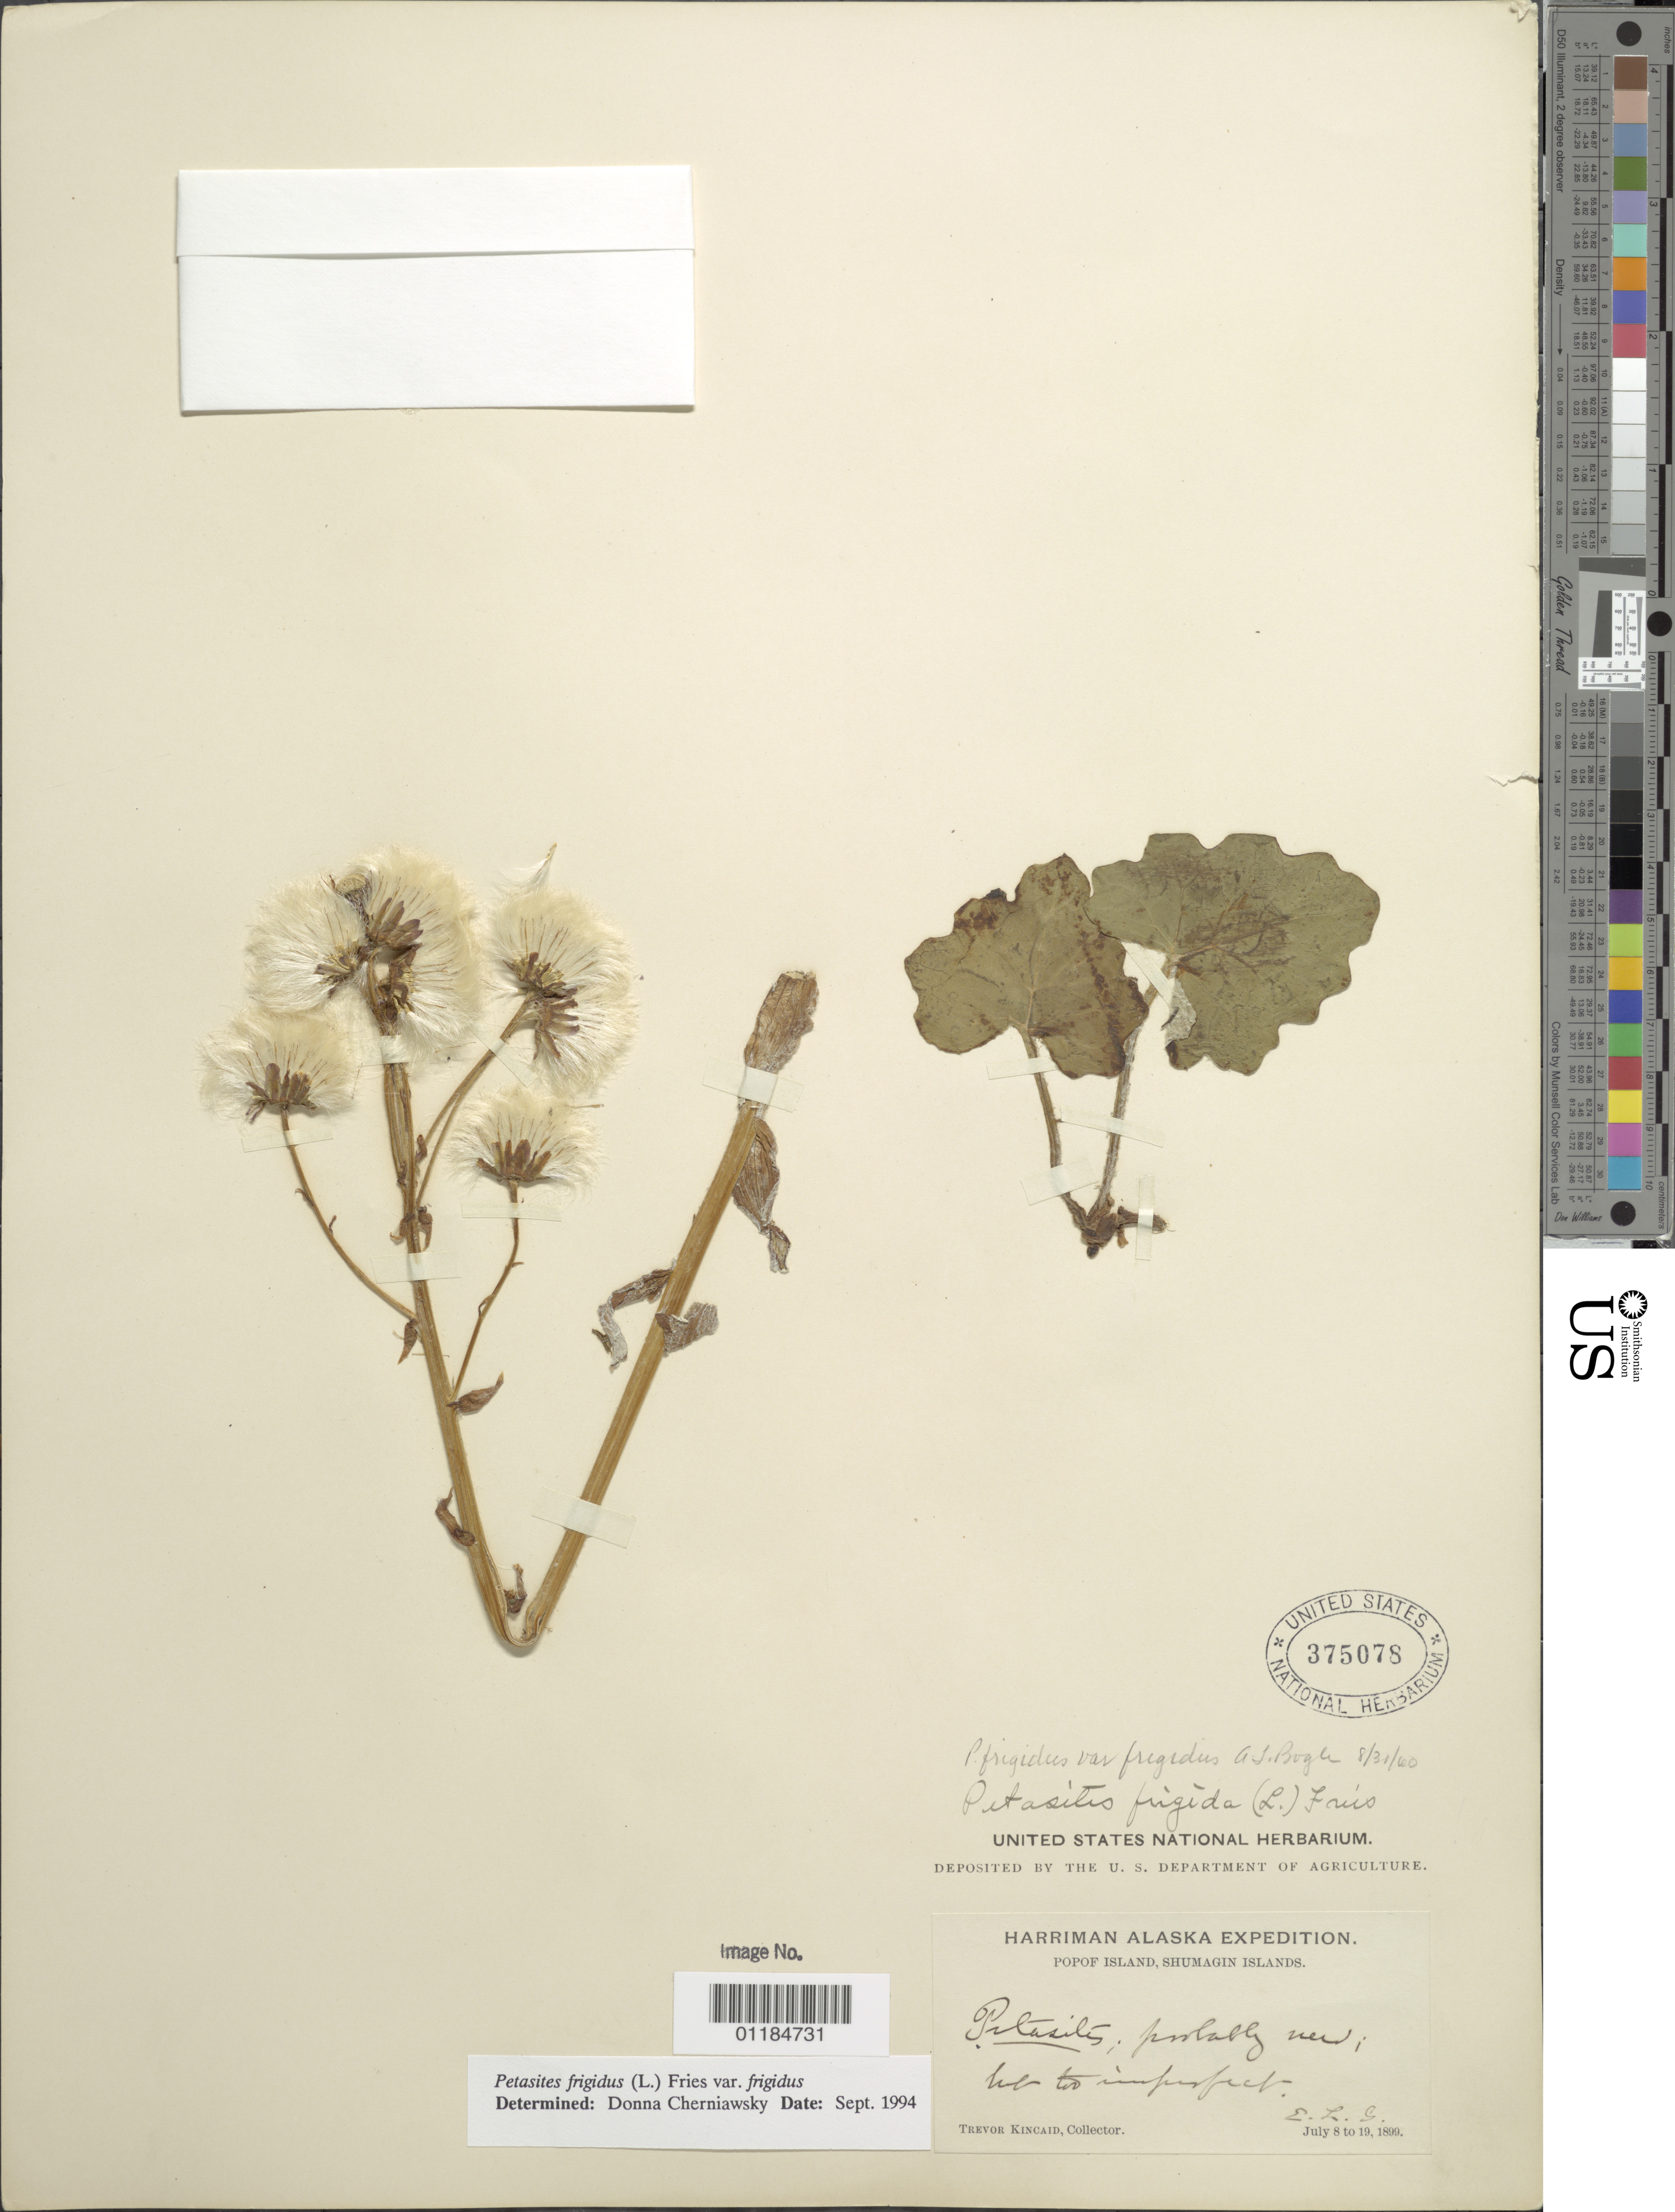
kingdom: Plantae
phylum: Tracheophyta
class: Magnoliopsida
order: Asterales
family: Asteraceae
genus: Petasites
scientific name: Petasites frigidus var. frigidus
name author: (L.) Fr.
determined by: Cherniawsky, Donna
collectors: T. C. Kincaid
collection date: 1899-07-08/1899-07-19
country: United States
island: Popof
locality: Popof Island, Shumagin Islands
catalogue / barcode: US 375078